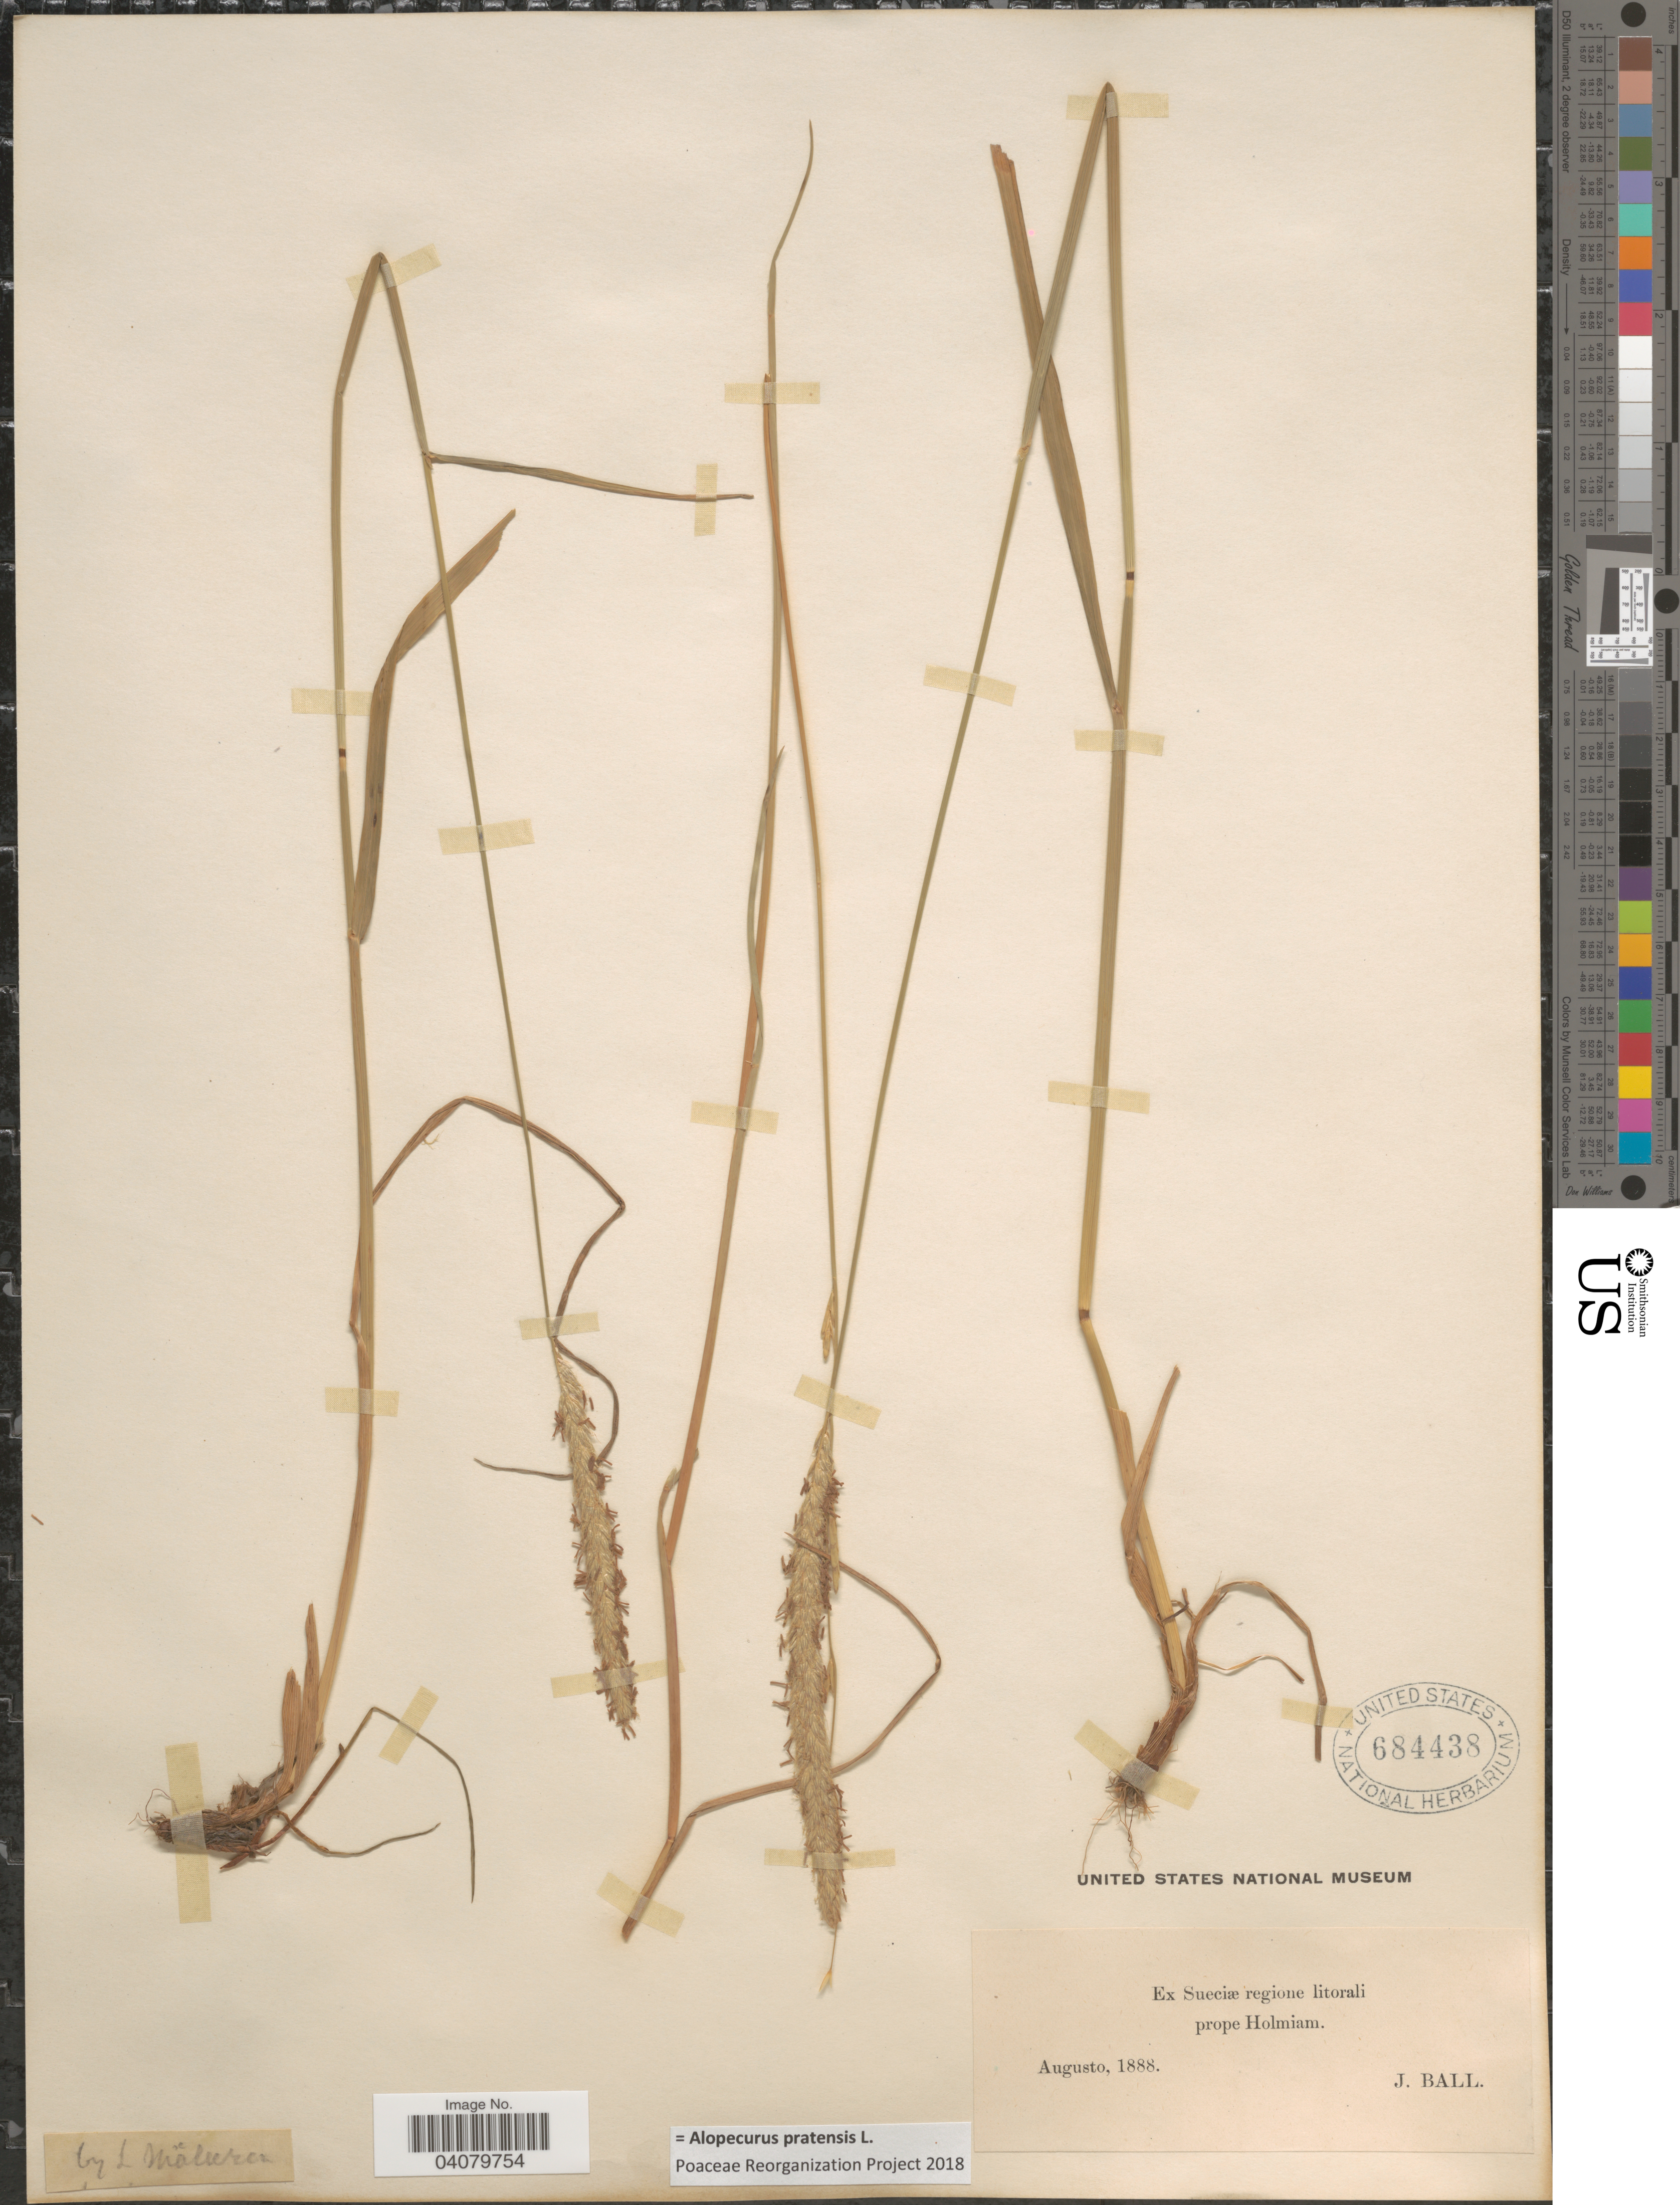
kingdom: Plantae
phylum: Tracheophyta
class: Liliopsida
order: Poales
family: Poaceae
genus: Alopecurus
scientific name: Alopecurus pratensis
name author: L.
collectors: J. Ball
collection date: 1888-08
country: Sweden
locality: Ex Sueciæ regione litorali prope Holmiam.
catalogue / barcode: US 684438